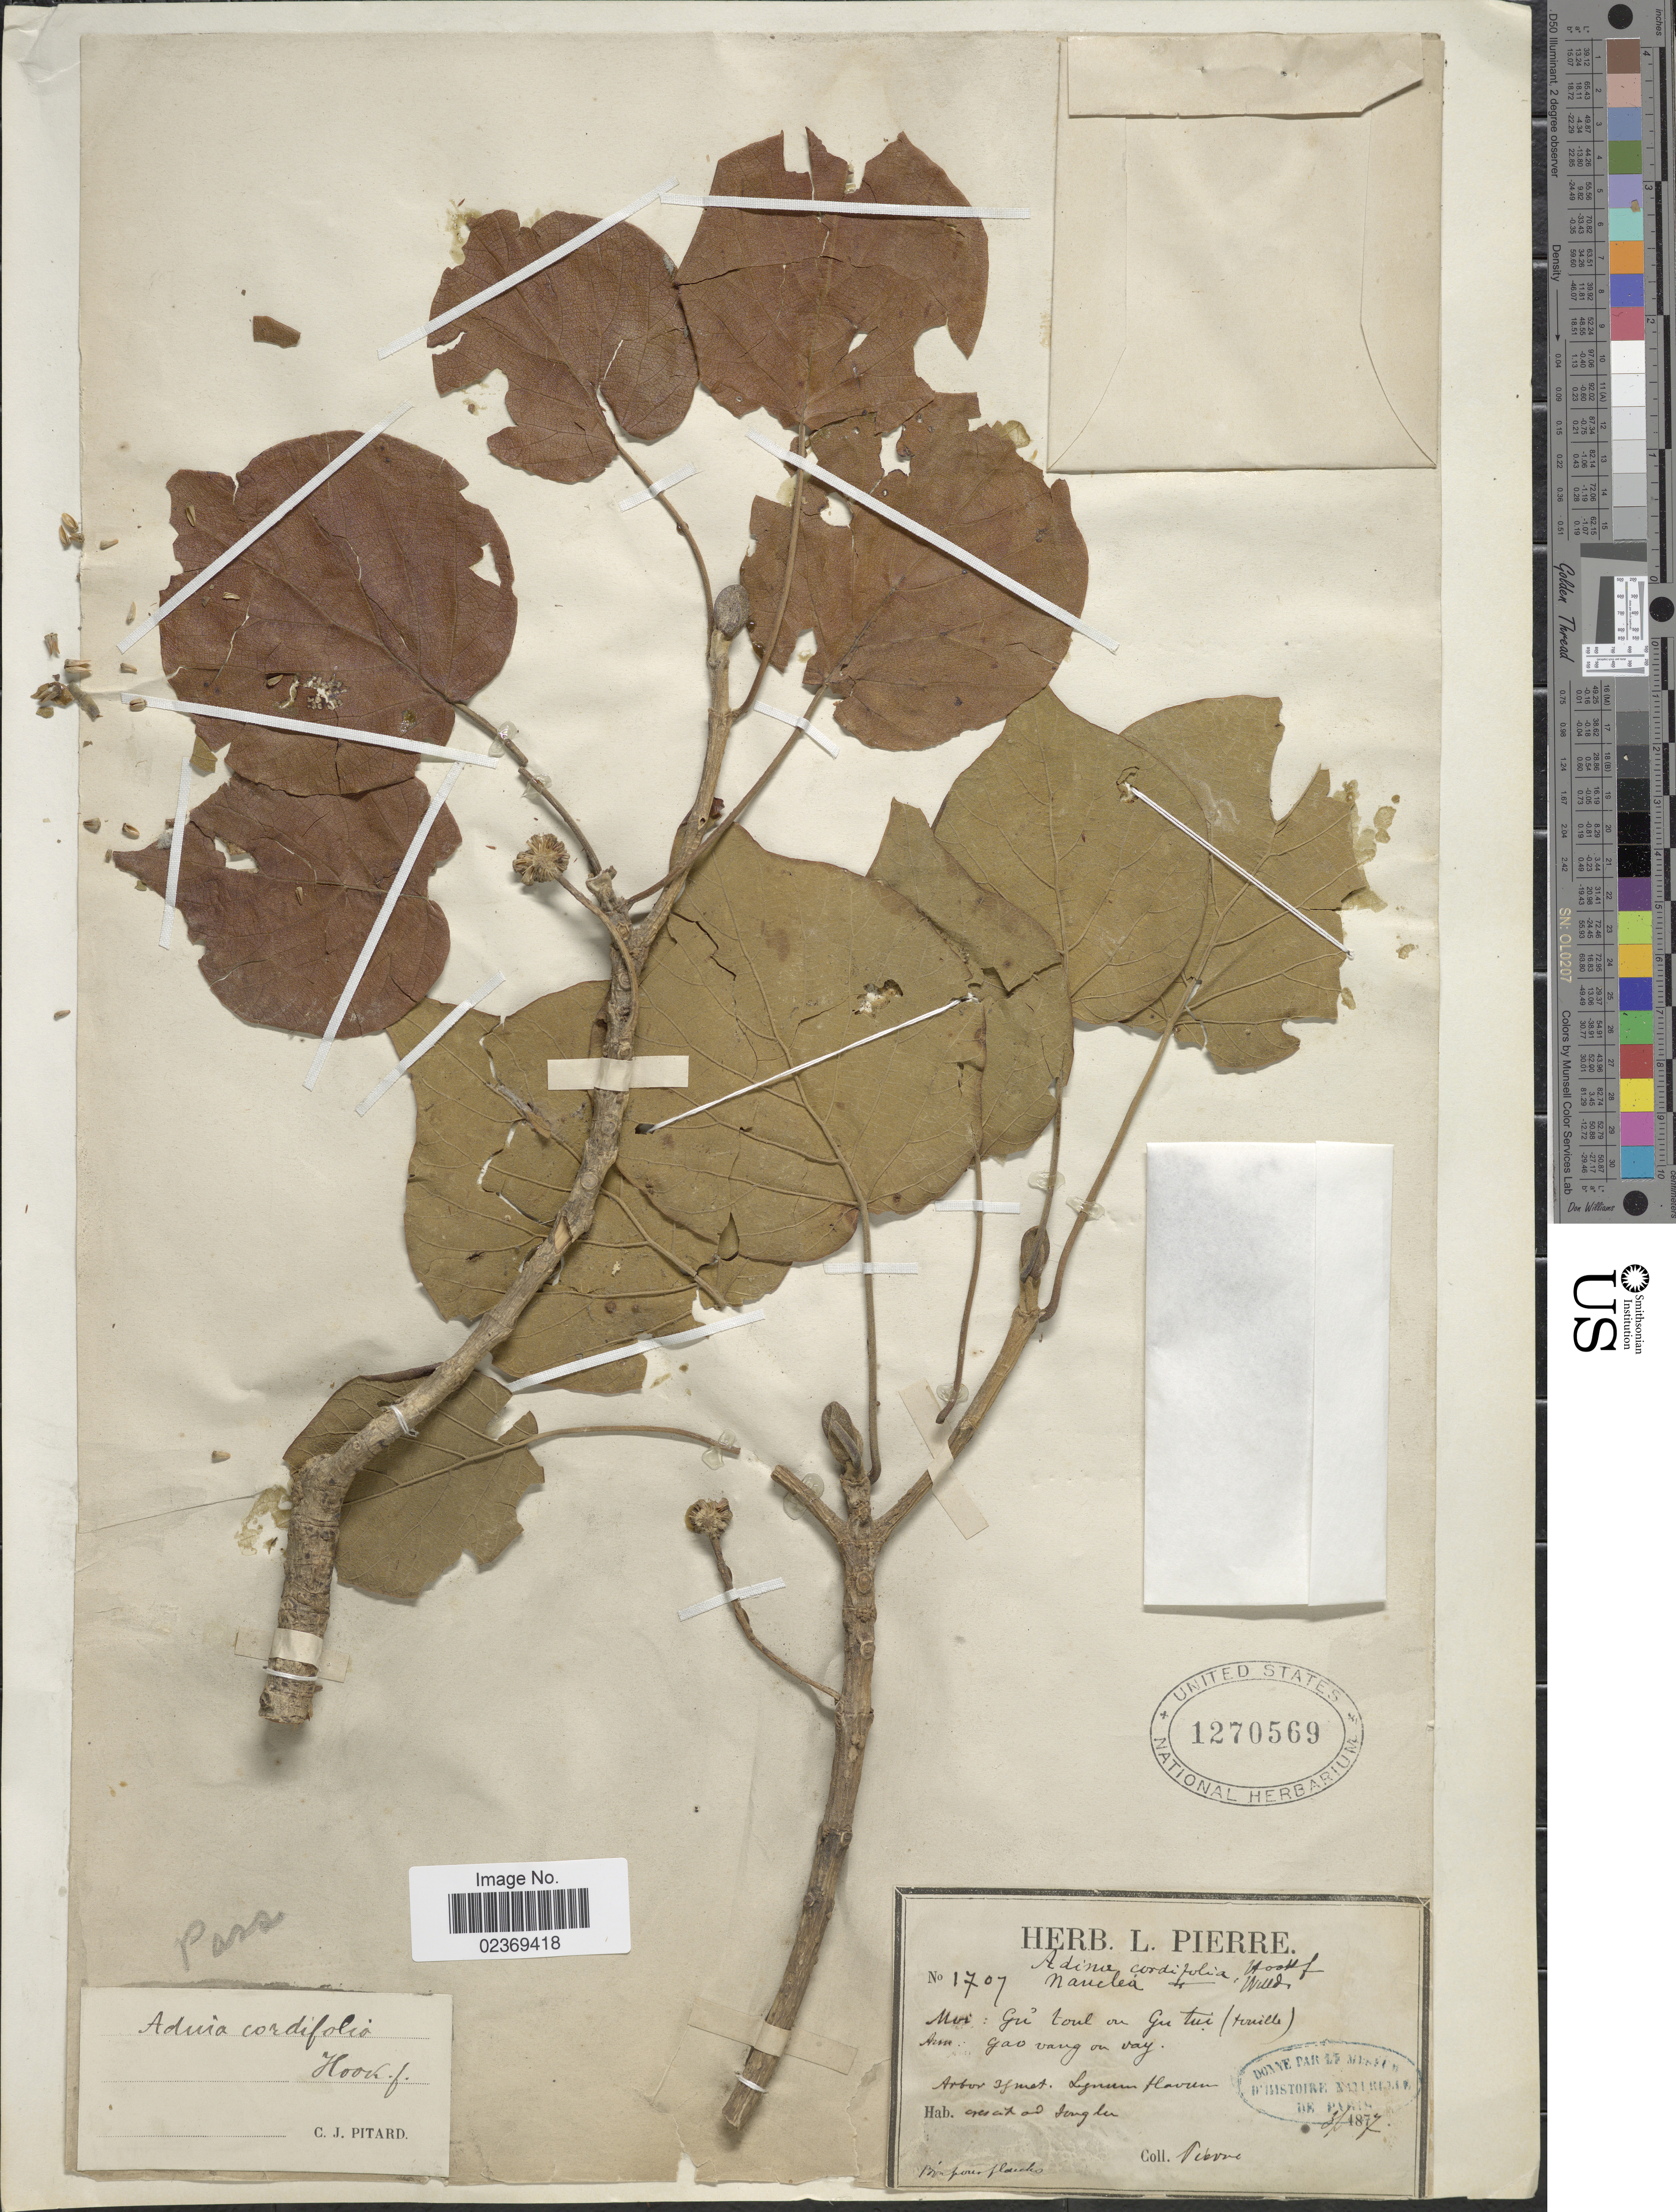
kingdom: Plantae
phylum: Tracheophyta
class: Magnoliopsida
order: Gentianales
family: Rubiaceae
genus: Adina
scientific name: Adina cordifolia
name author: (Roxb.) Hook. f. & Benth.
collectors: L. Pierre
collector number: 1707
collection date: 1877-03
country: Vietnam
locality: Crescit ad Song lu [grows at Song Lu]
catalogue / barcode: US 1270569